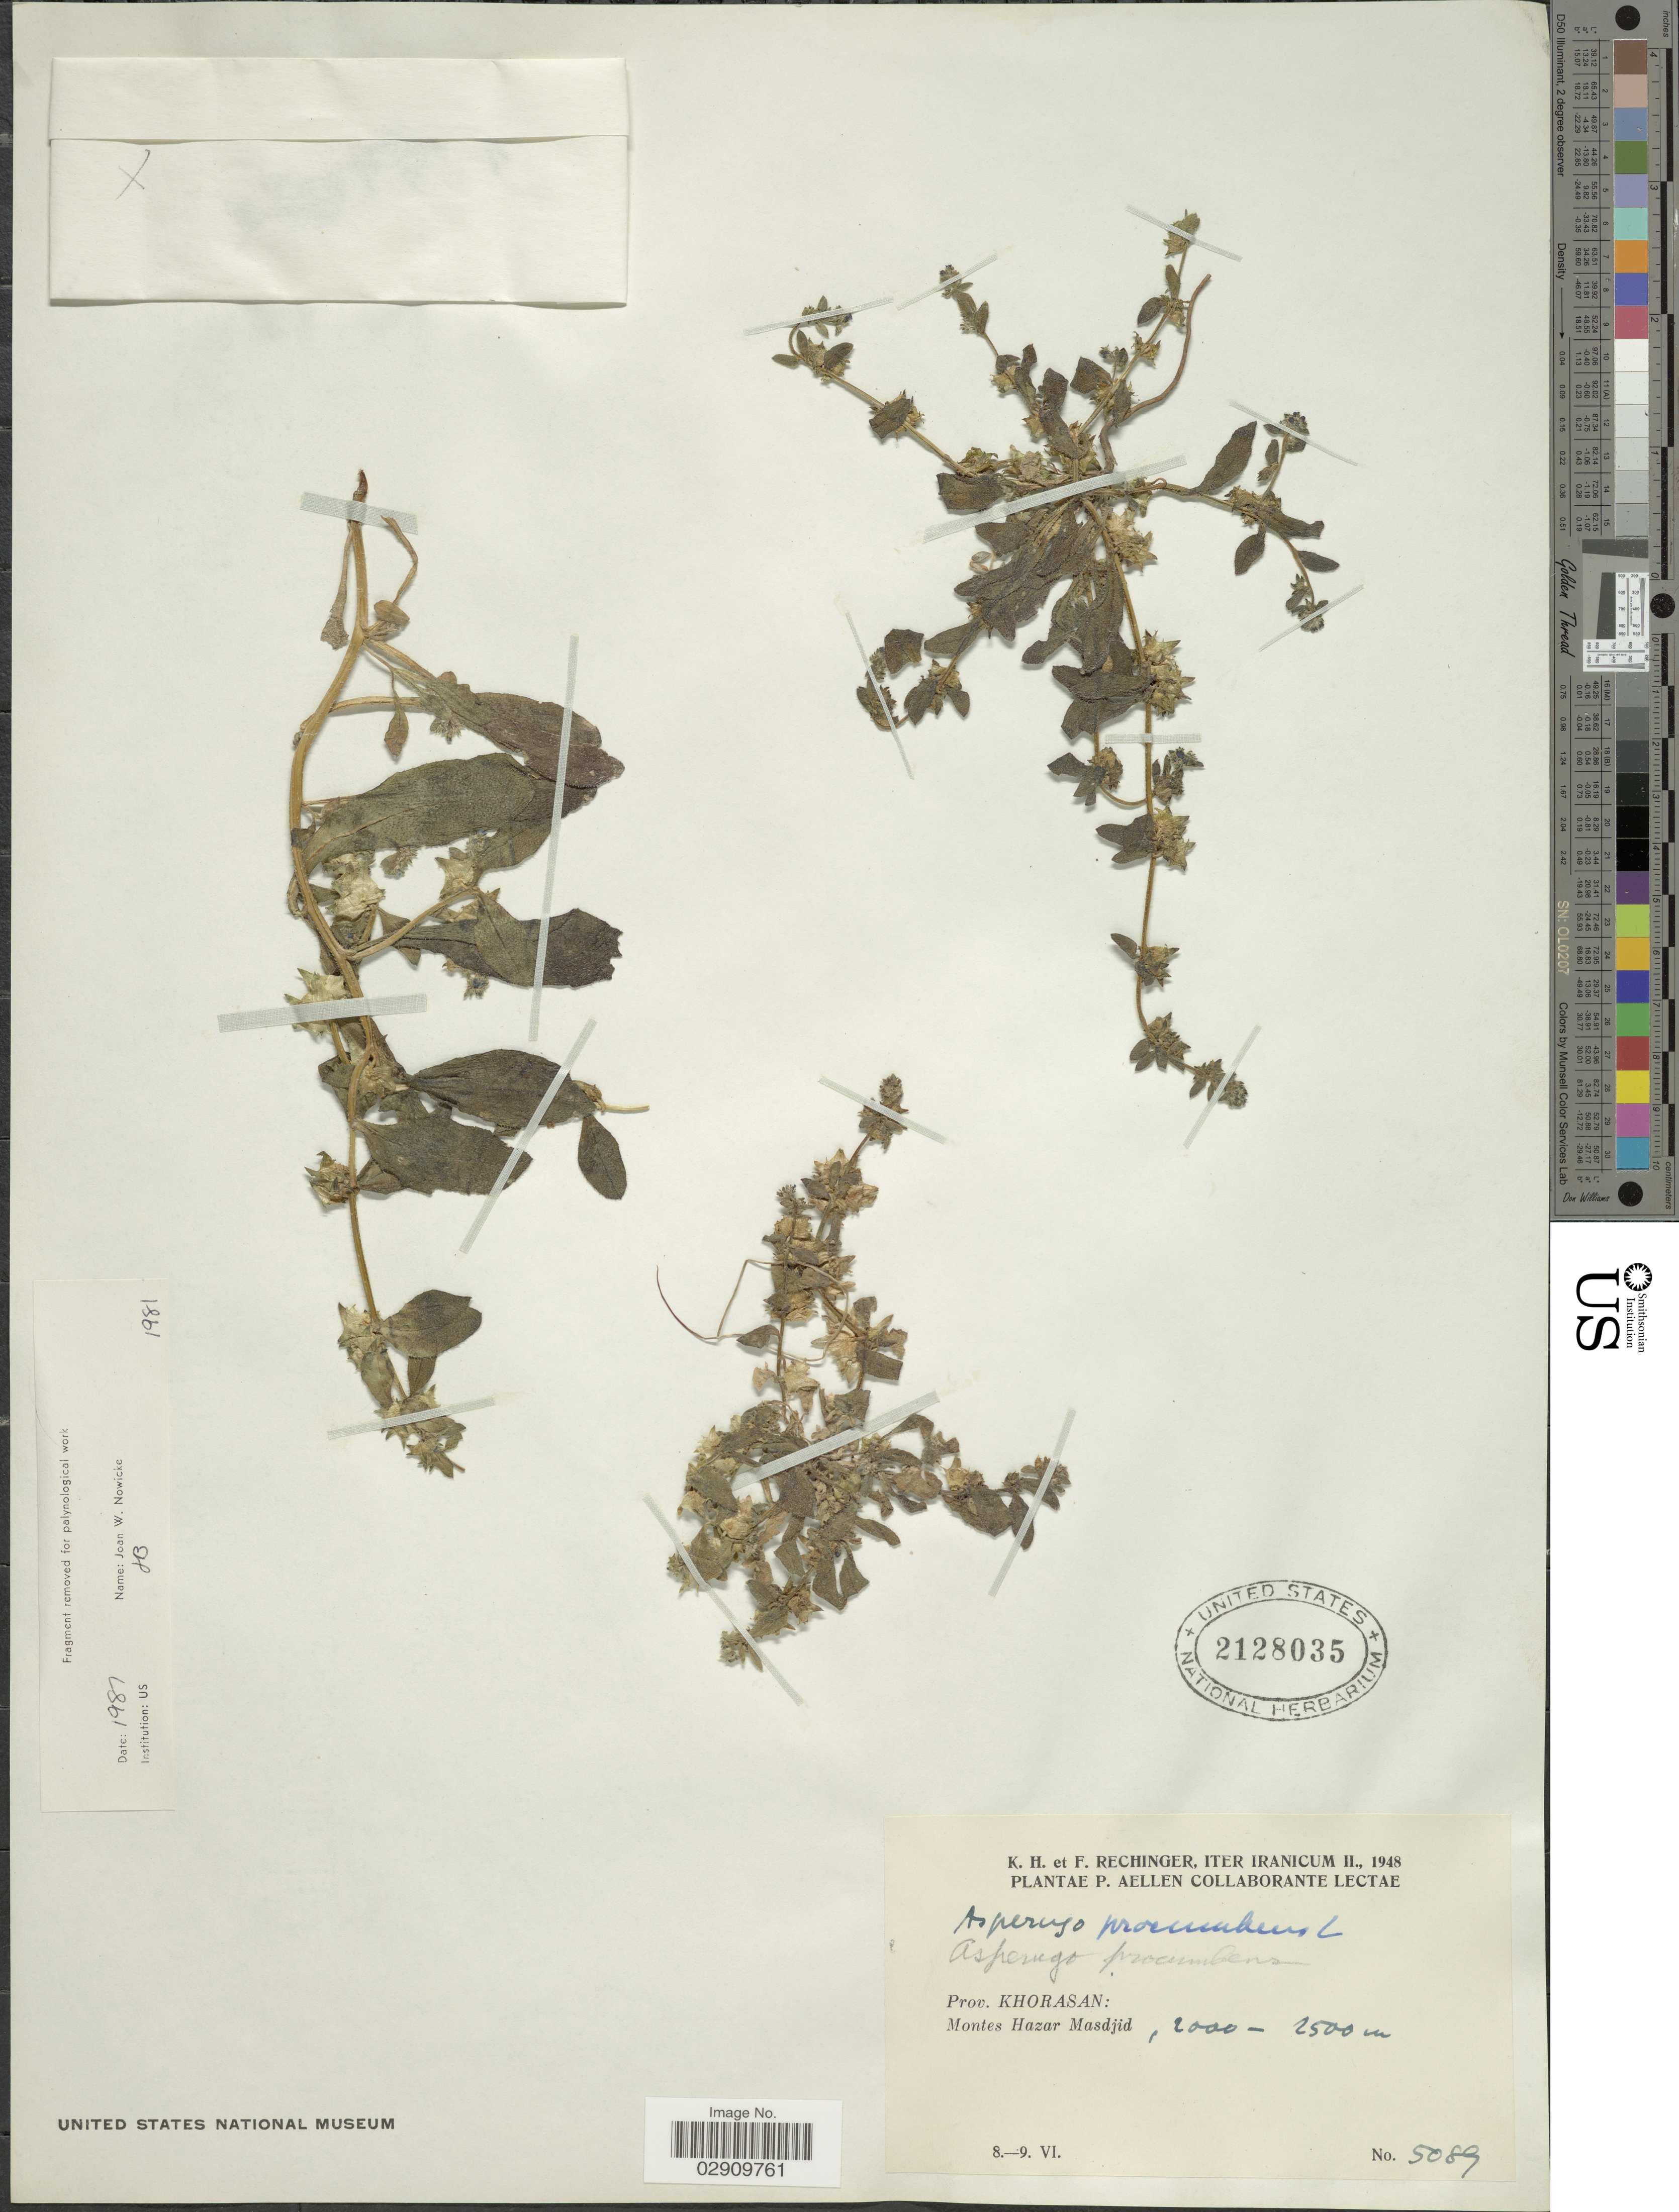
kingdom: Plantae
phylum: Tracheophyta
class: Magnoliopsida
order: Boraginales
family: Boraginaceae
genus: Asperugo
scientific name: Asperugo procumbens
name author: L.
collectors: K. H. Rechinger & F. Rechinger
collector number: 5089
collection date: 1948-06-08/1948-06-09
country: Iran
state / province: Khorasan [obsolete]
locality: Prov. Khorasan, Montes Hazar Masdjid.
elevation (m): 2000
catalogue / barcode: US 2128035